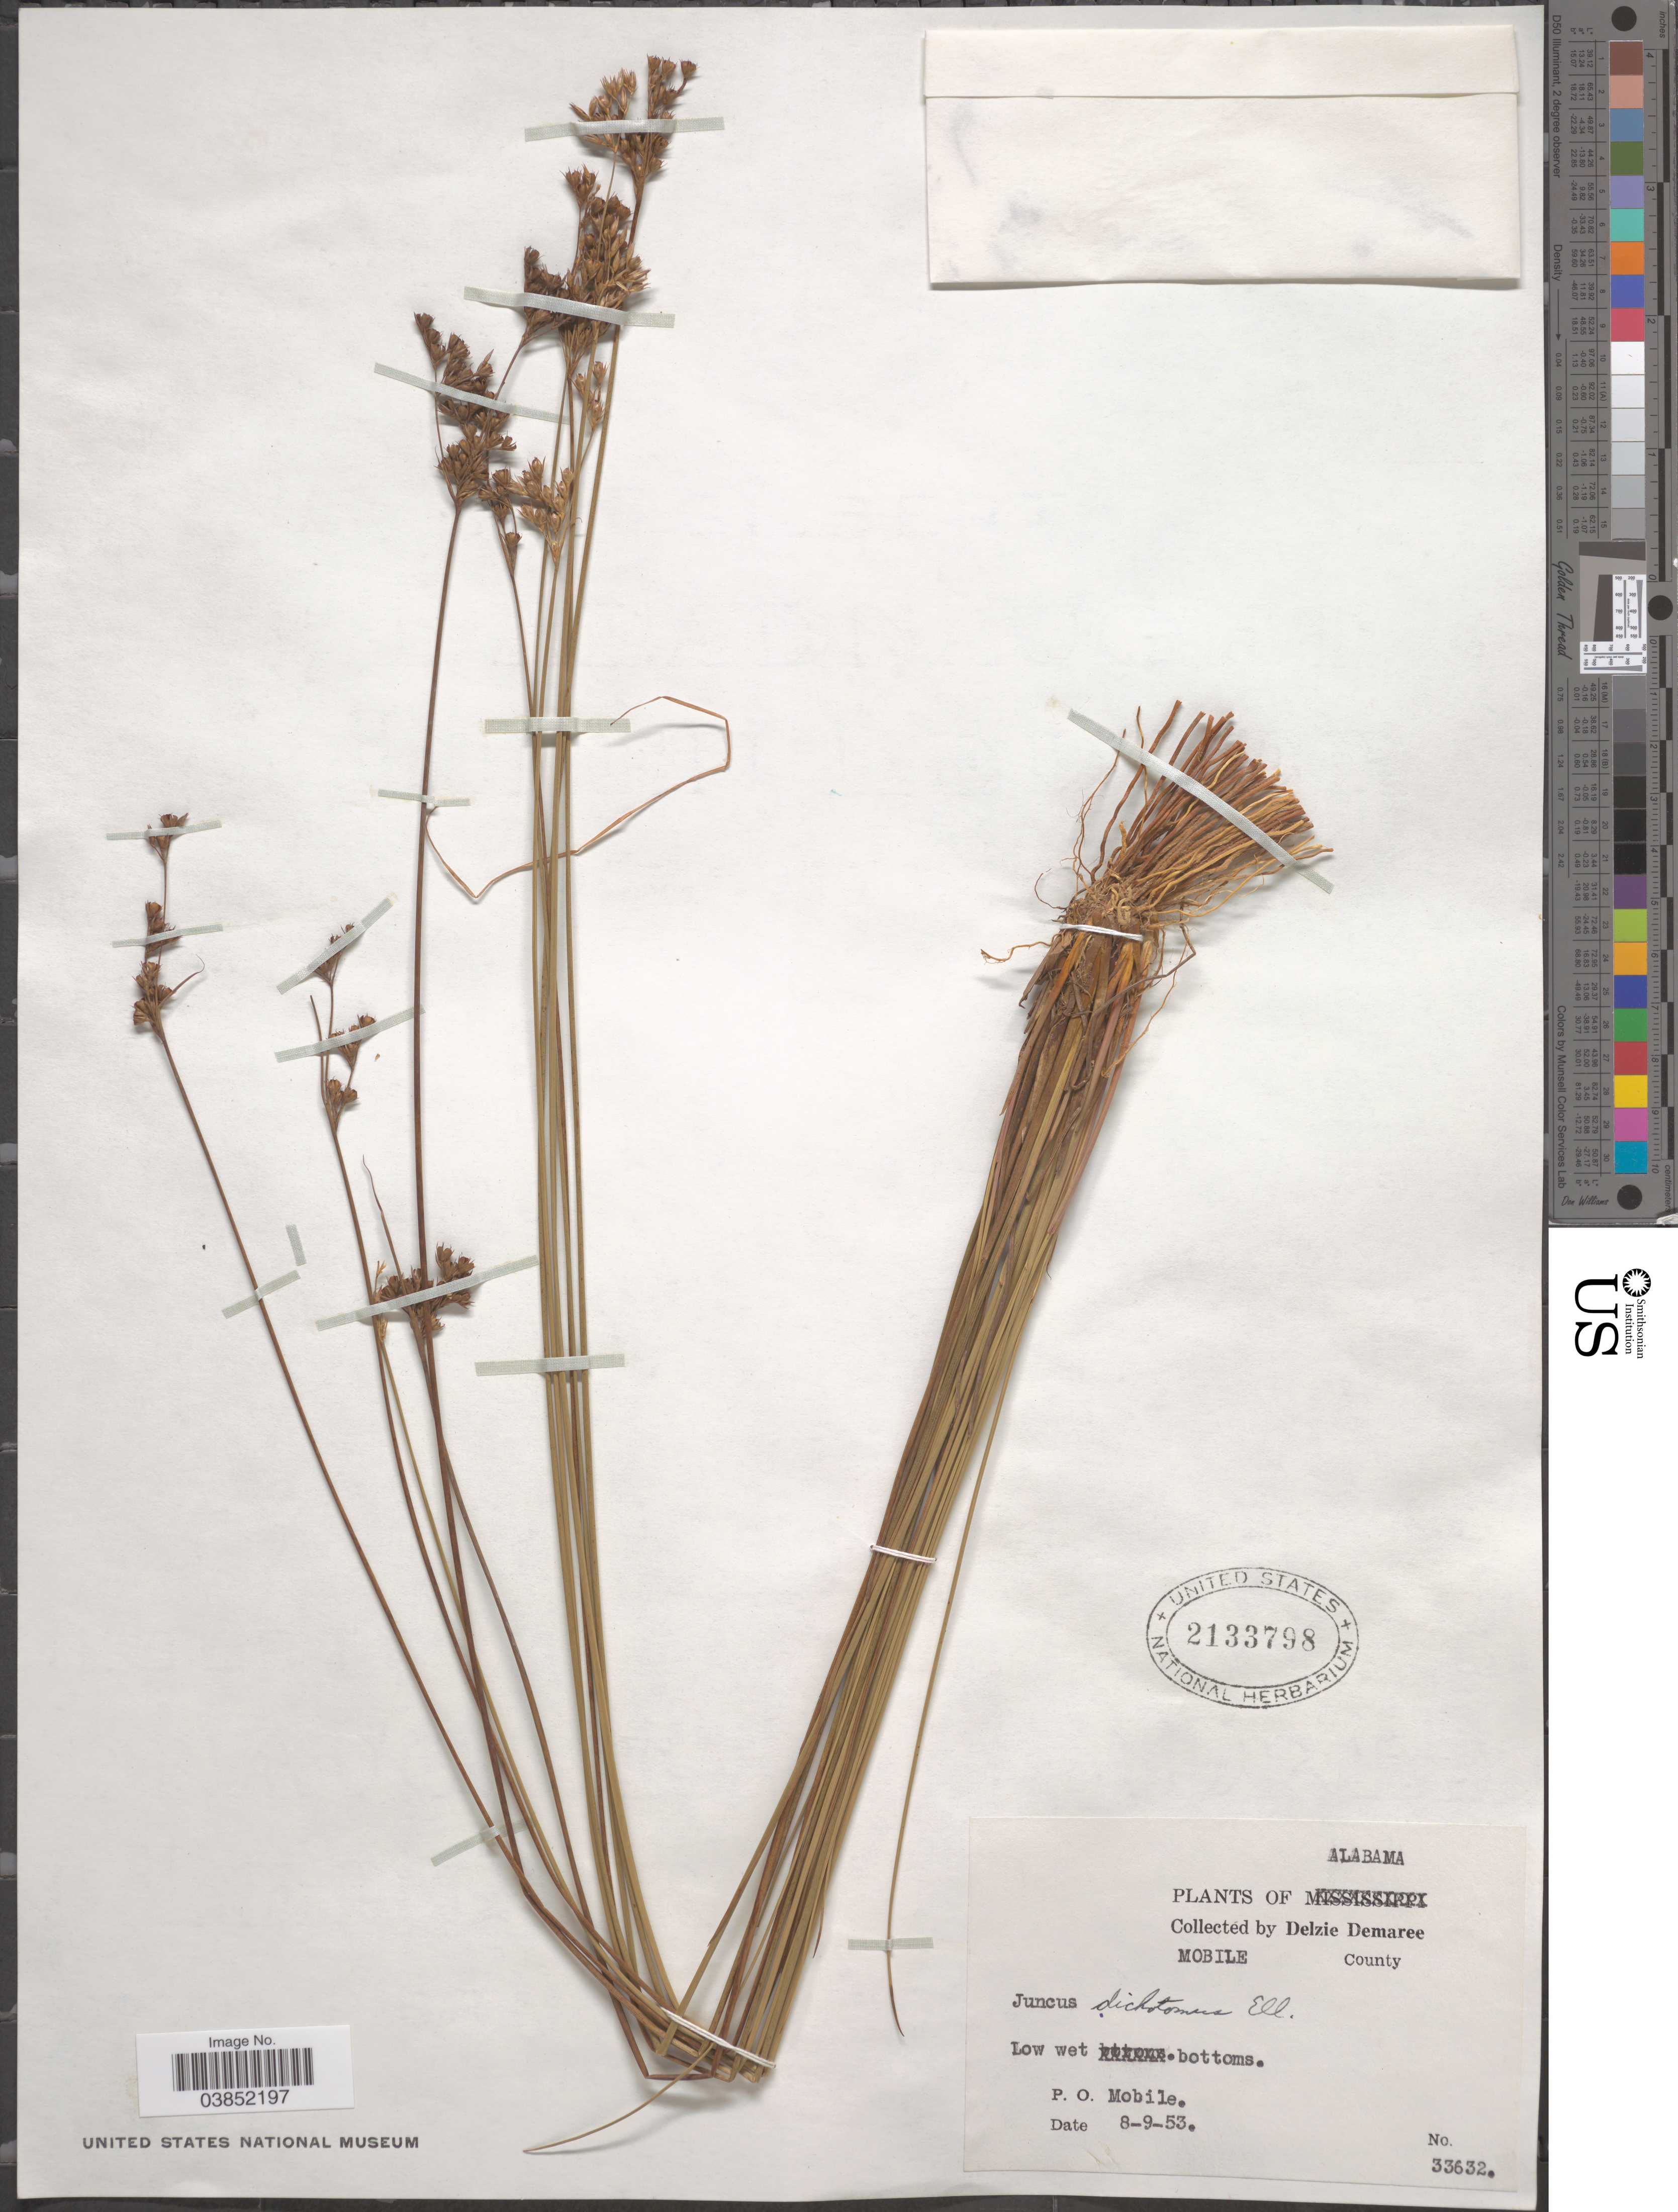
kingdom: Plantae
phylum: Tracheophyta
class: Liliopsida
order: Poales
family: Juncaceae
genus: Juncus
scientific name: Juncus dichotomus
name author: Elliott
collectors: D. Demaree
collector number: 33632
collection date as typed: Transcribed d/m/y: 9/8/53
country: United States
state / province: Alabama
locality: Mobile County. P. O. Mobile.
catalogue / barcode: US 2133798